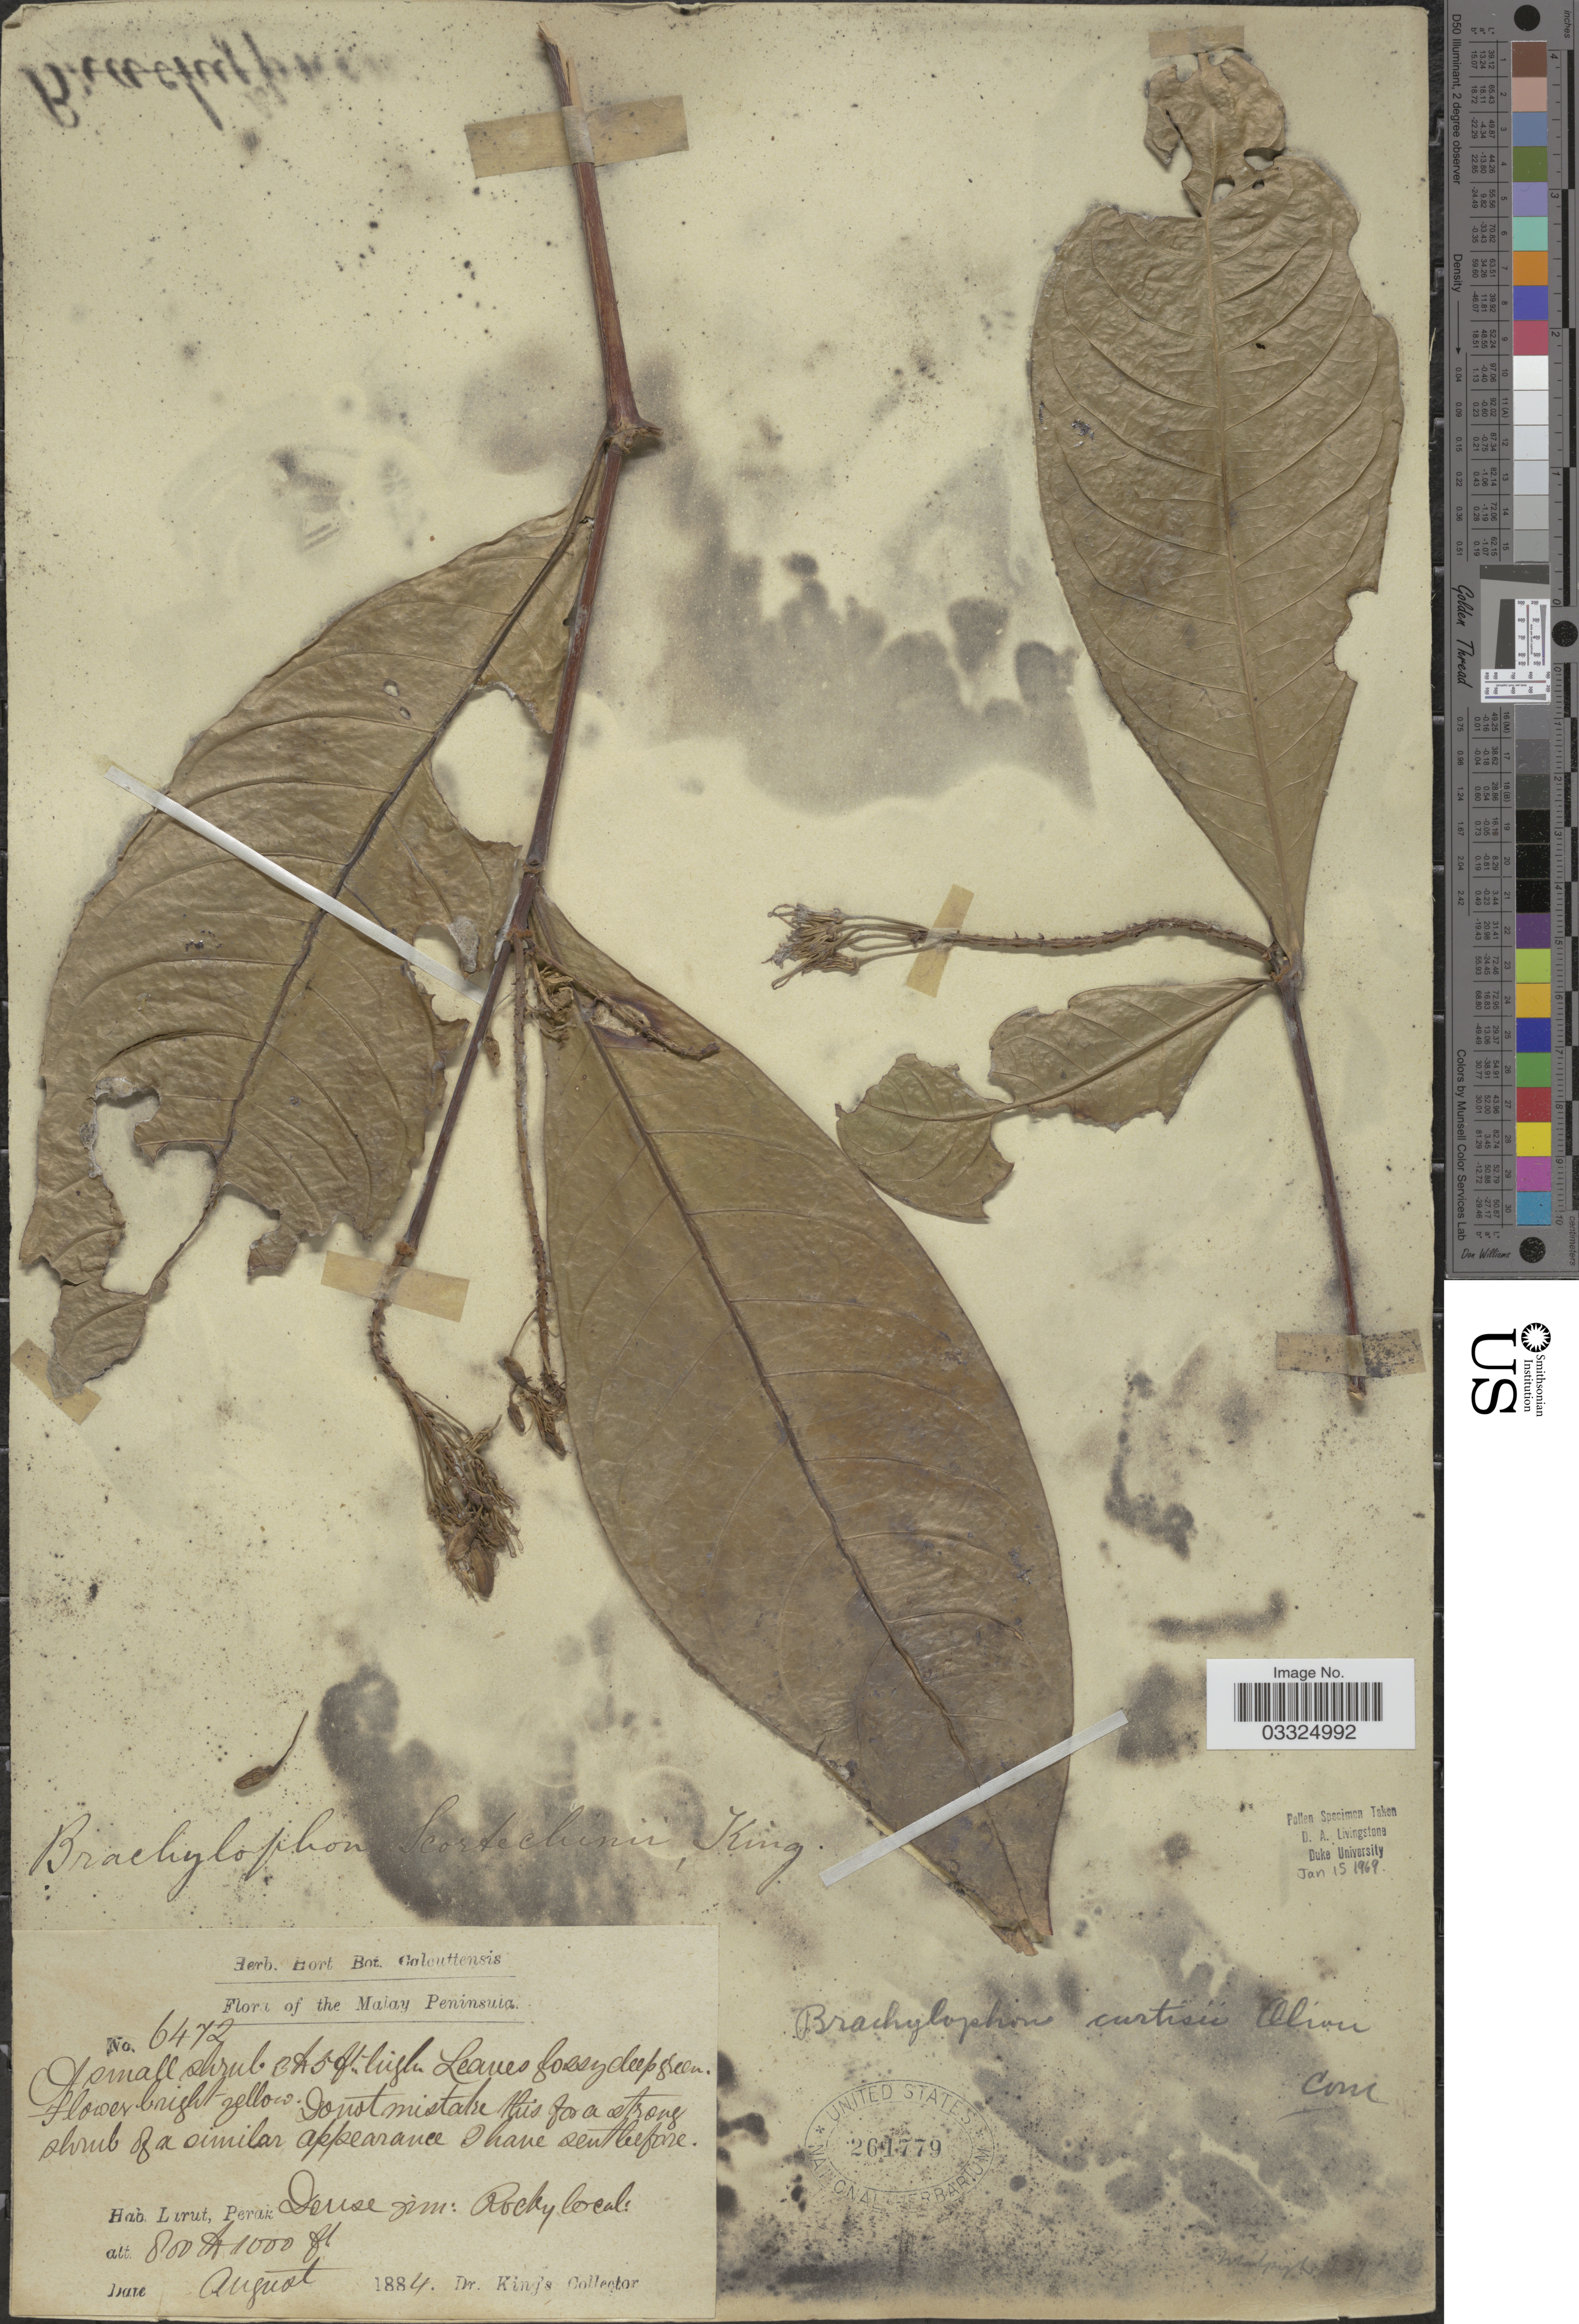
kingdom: Plantae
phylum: Tracheophyta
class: Magnoliopsida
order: Malpighiales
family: Malpighiaceae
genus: Brachylophon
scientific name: Brachylophon curtisii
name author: Oliv.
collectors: Dr. King's collector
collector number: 6472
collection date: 1884-08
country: Malaysia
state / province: Perak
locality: The Malay Peninsula. Larut.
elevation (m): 244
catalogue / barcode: US 261779